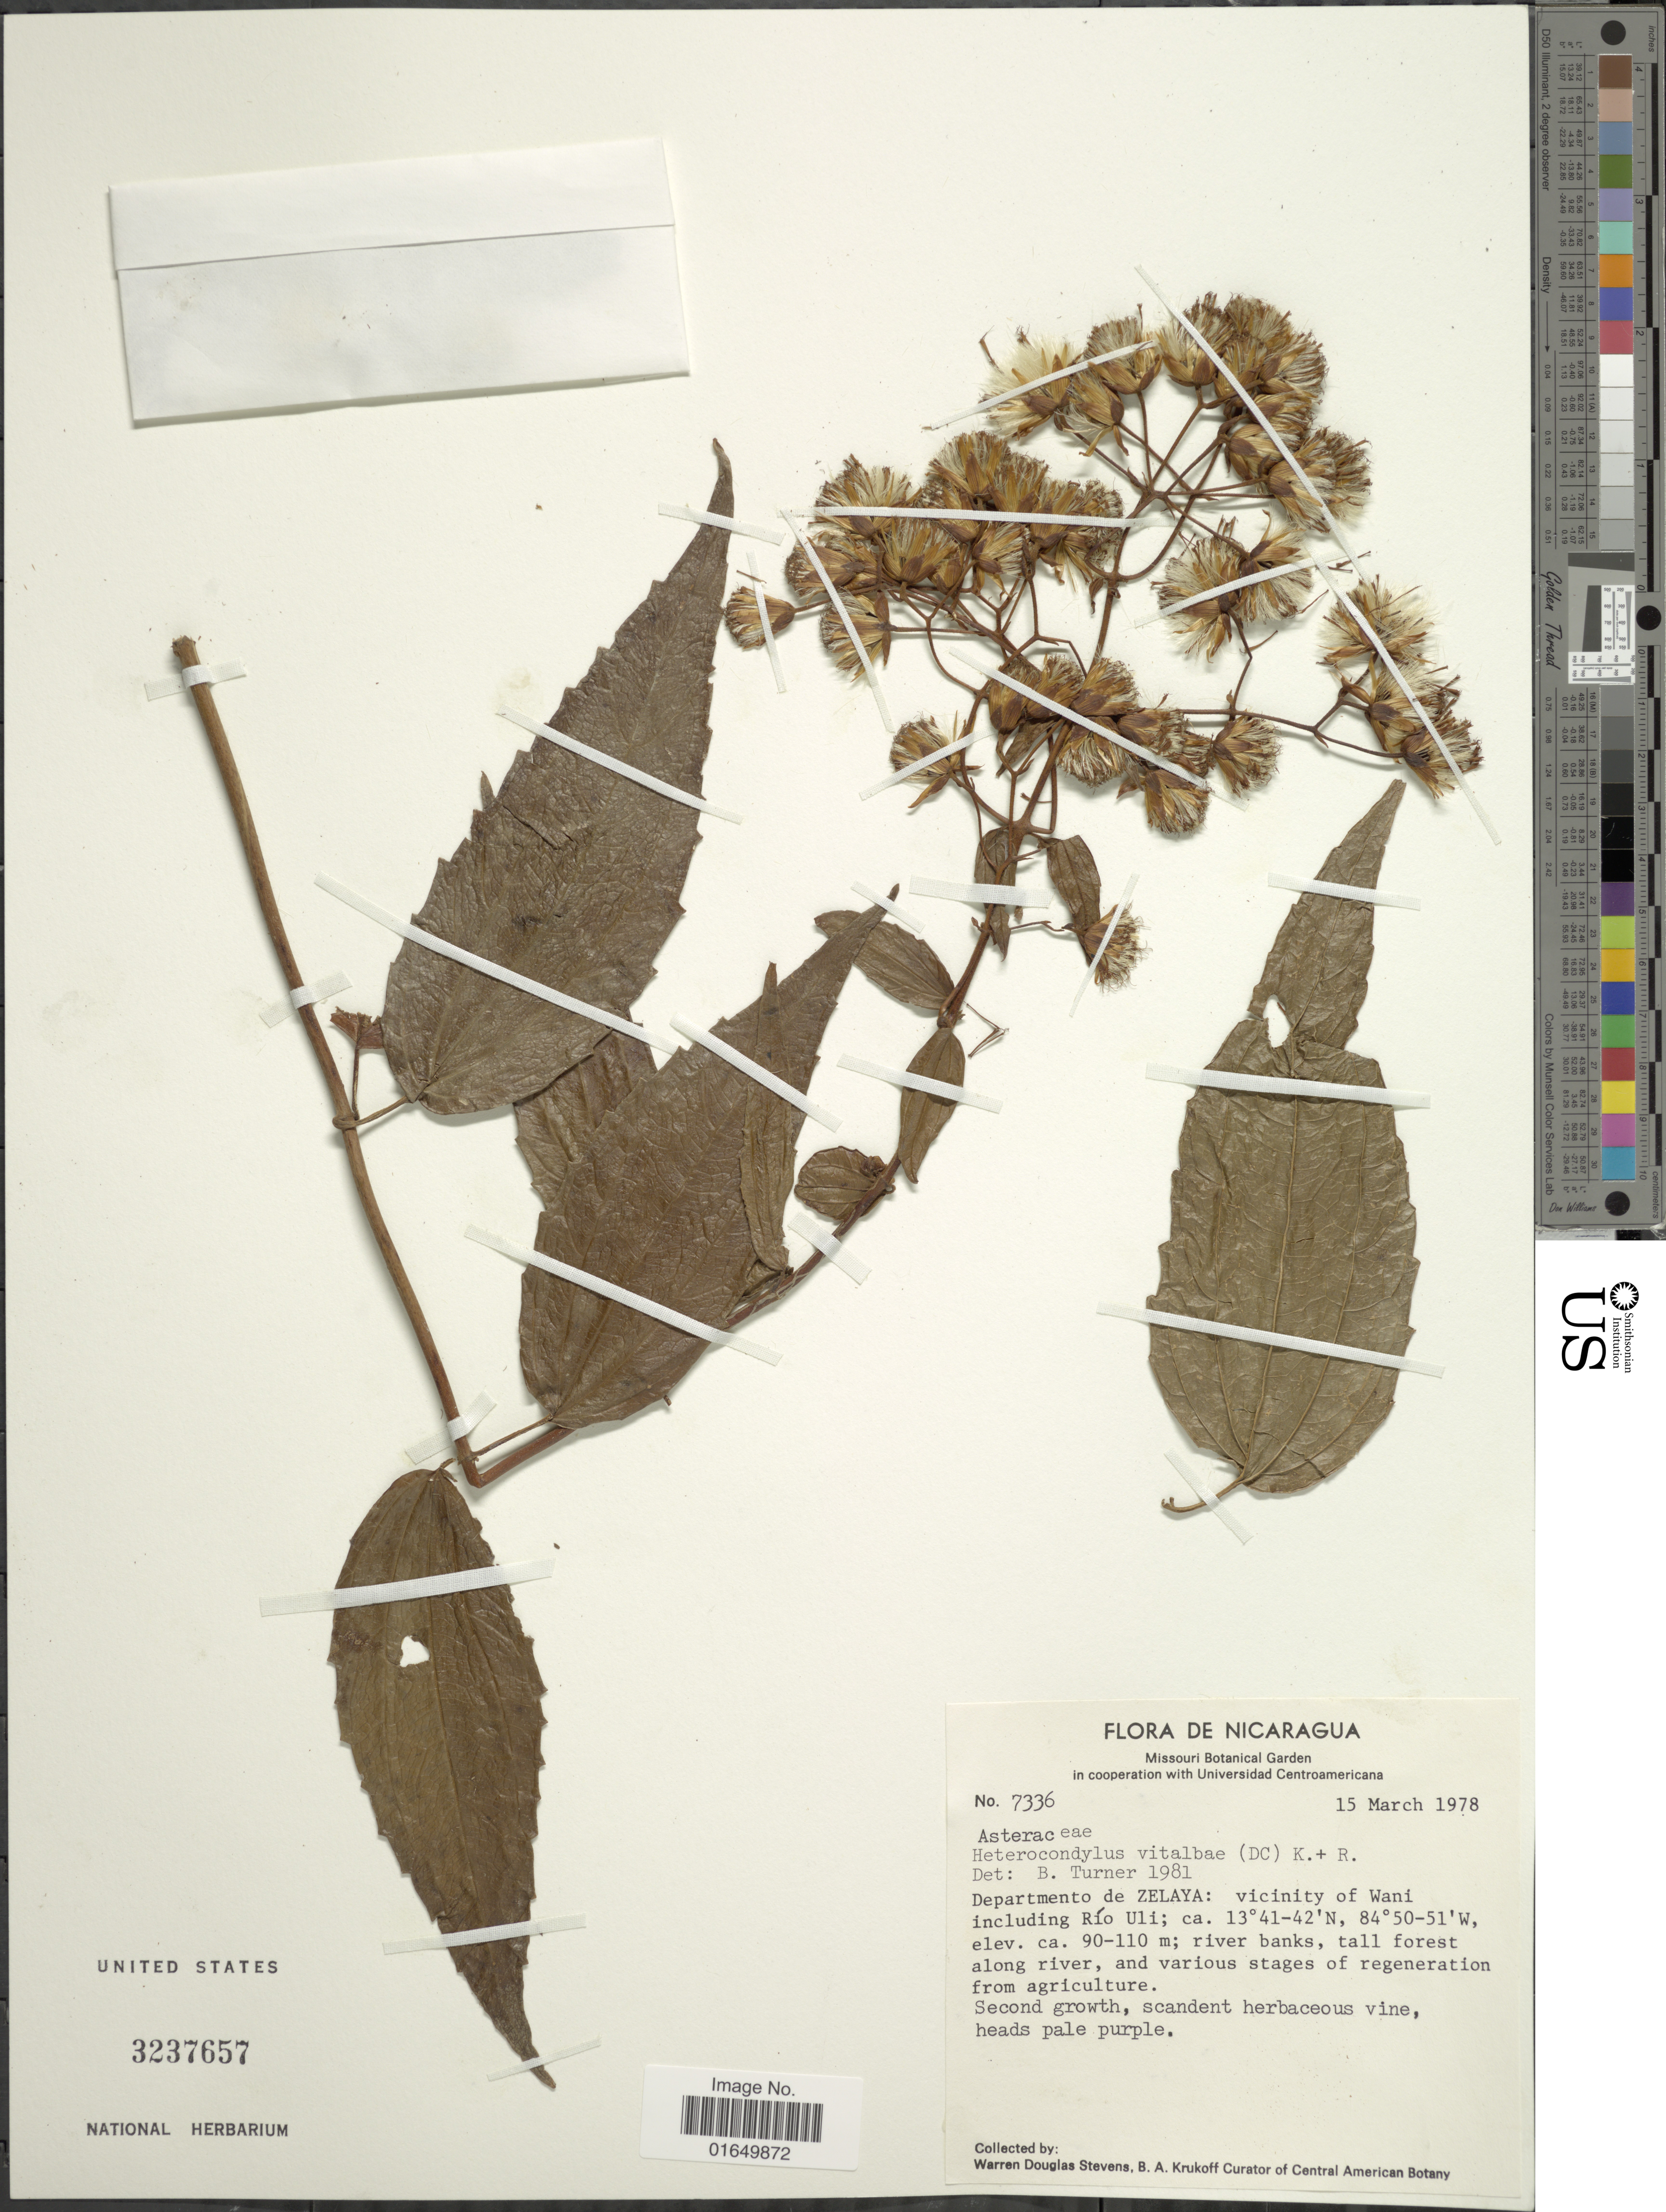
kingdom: Plantae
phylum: Tracheophyta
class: Magnoliopsida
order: Asterales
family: Asteraceae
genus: Heterocondylus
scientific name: Heterocondylus vitalbae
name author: (DC.) R.M. King & H. Rob.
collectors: W. D. Stevens & B. A. Krukoff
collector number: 7336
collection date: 1978-03-15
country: Nicaragua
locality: Departamento de Zelaya: vicinity of Wani including Río Uli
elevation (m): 90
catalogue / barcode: US 3237657